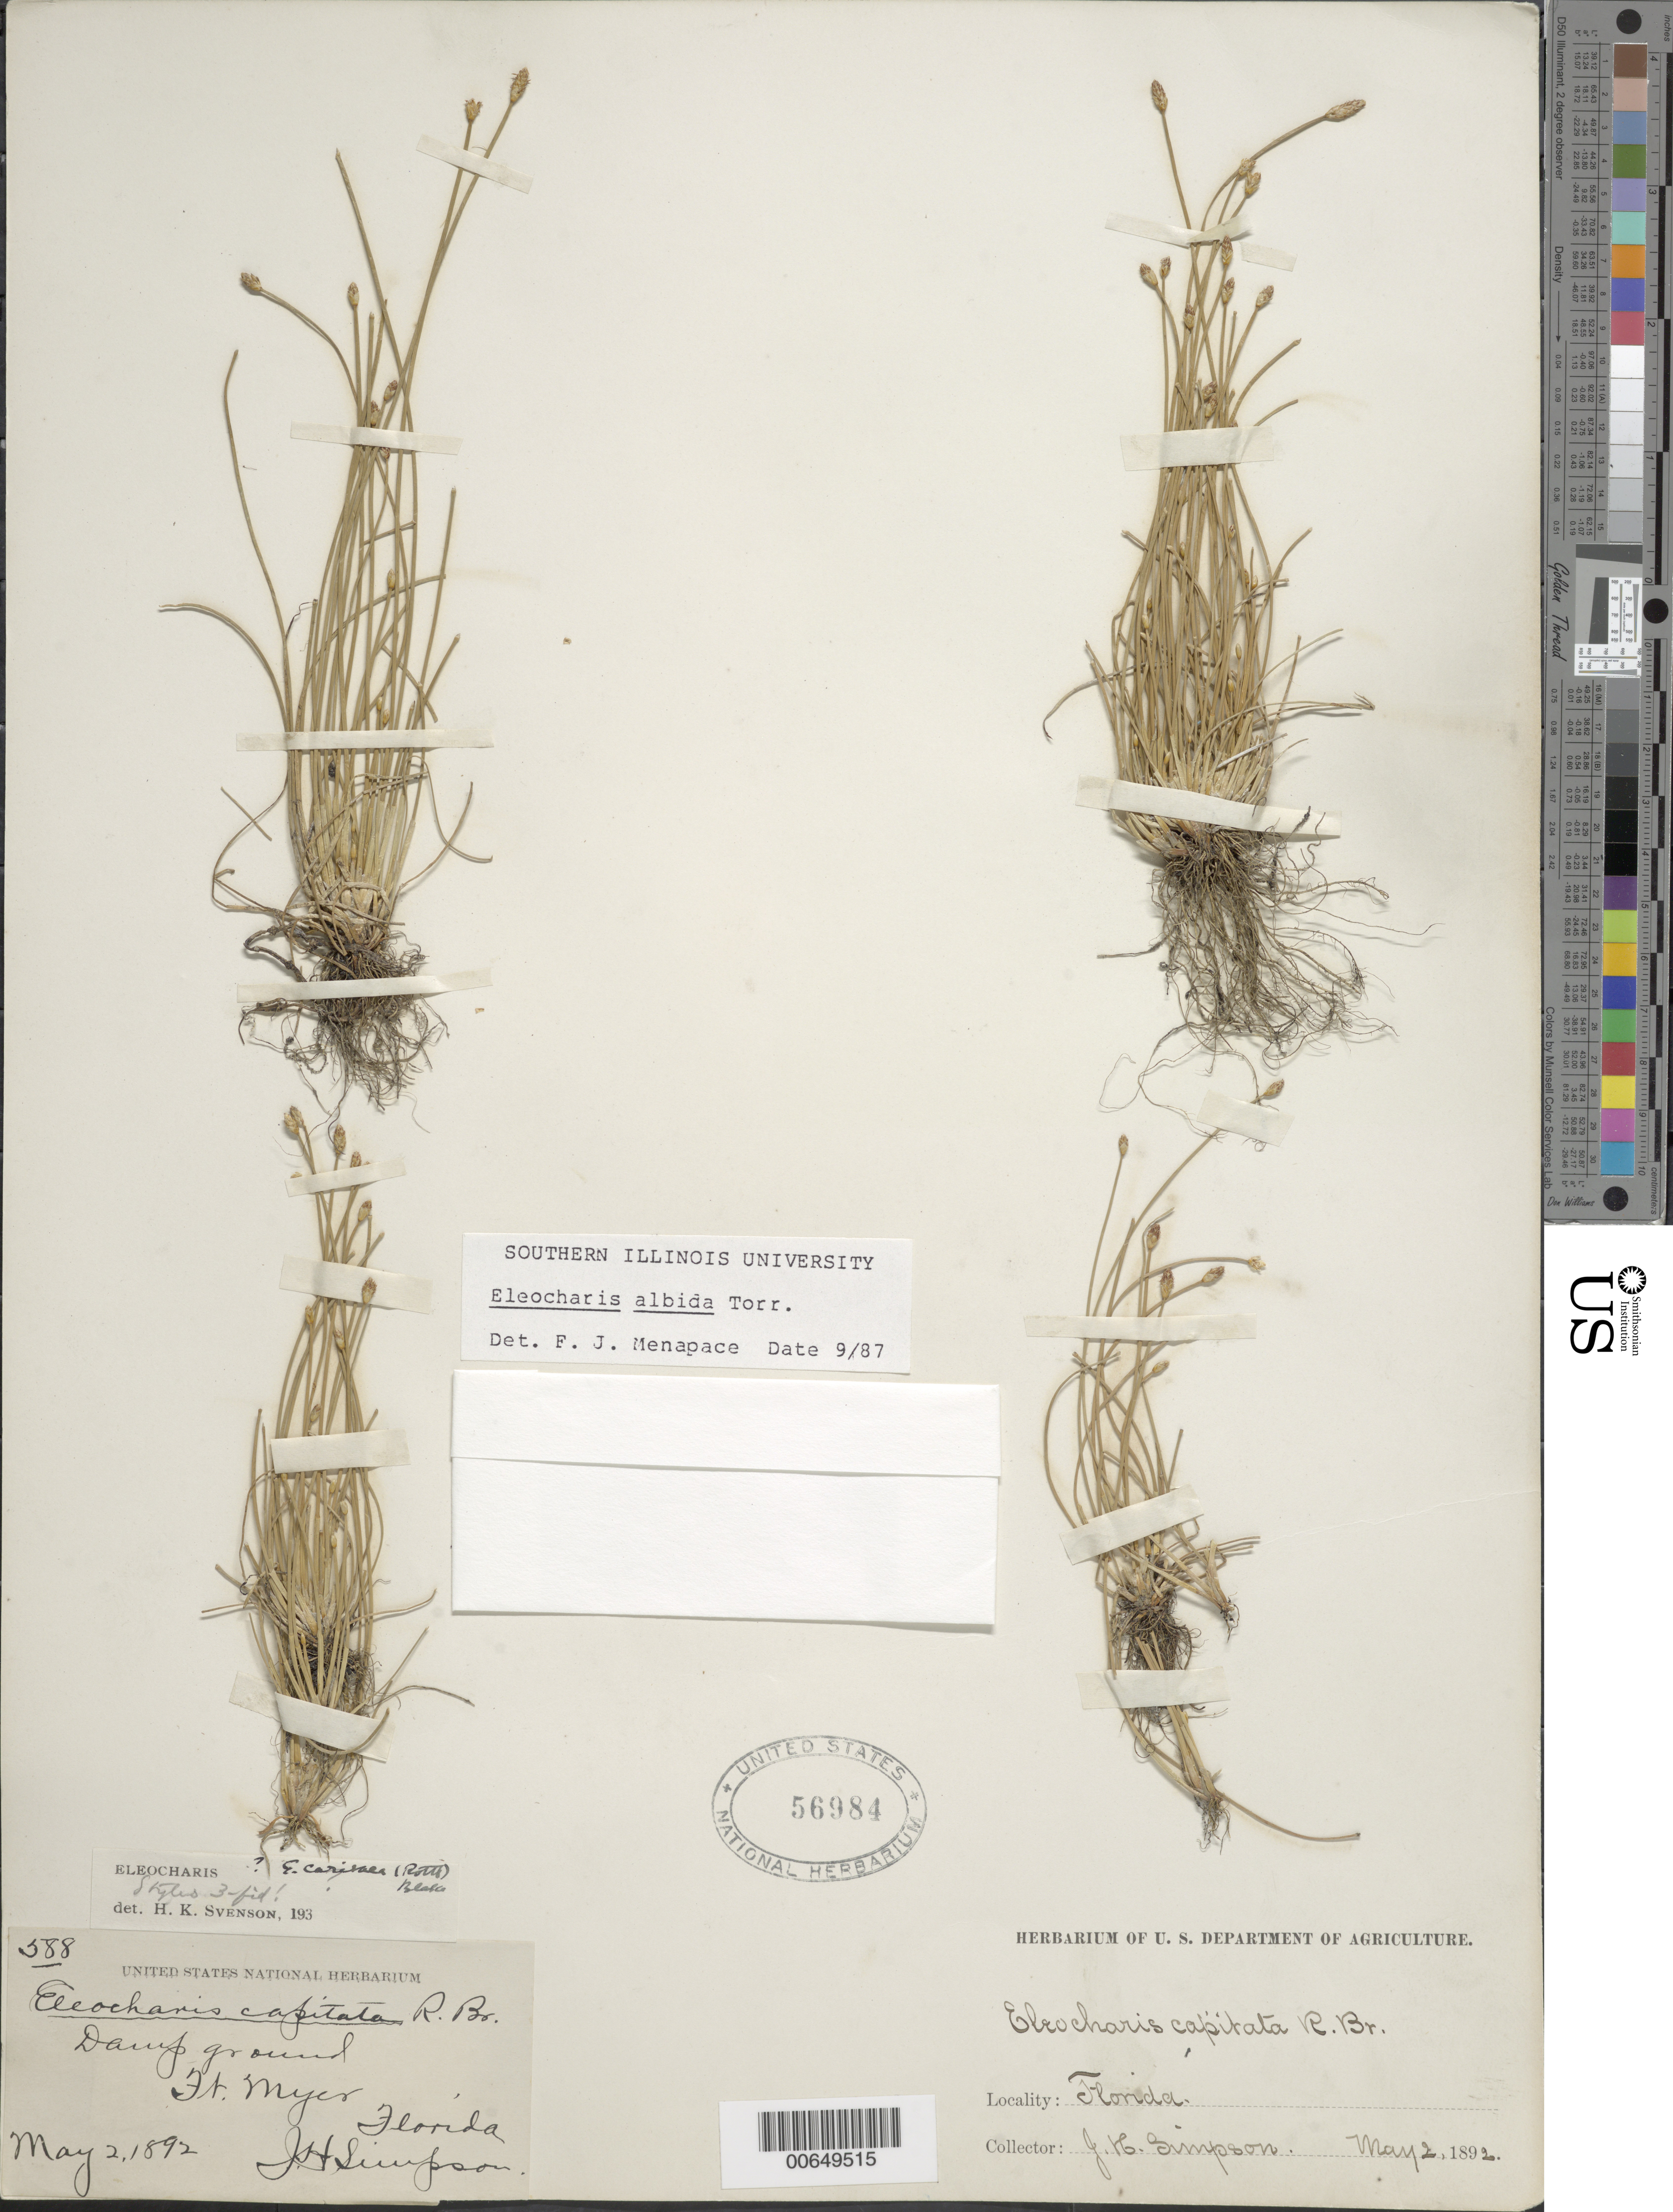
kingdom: Plantae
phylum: Tracheophyta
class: Liliopsida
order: Poales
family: Cyperaceae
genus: Eleocharis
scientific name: Eleocharis albida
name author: Torr.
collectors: J. H. Simpson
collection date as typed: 05 Feb 1892 or 02 May 1892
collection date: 1892-02-05 or 1892-05-02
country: United States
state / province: Florida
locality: Ft. Myers.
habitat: Damp places.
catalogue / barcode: US 56984